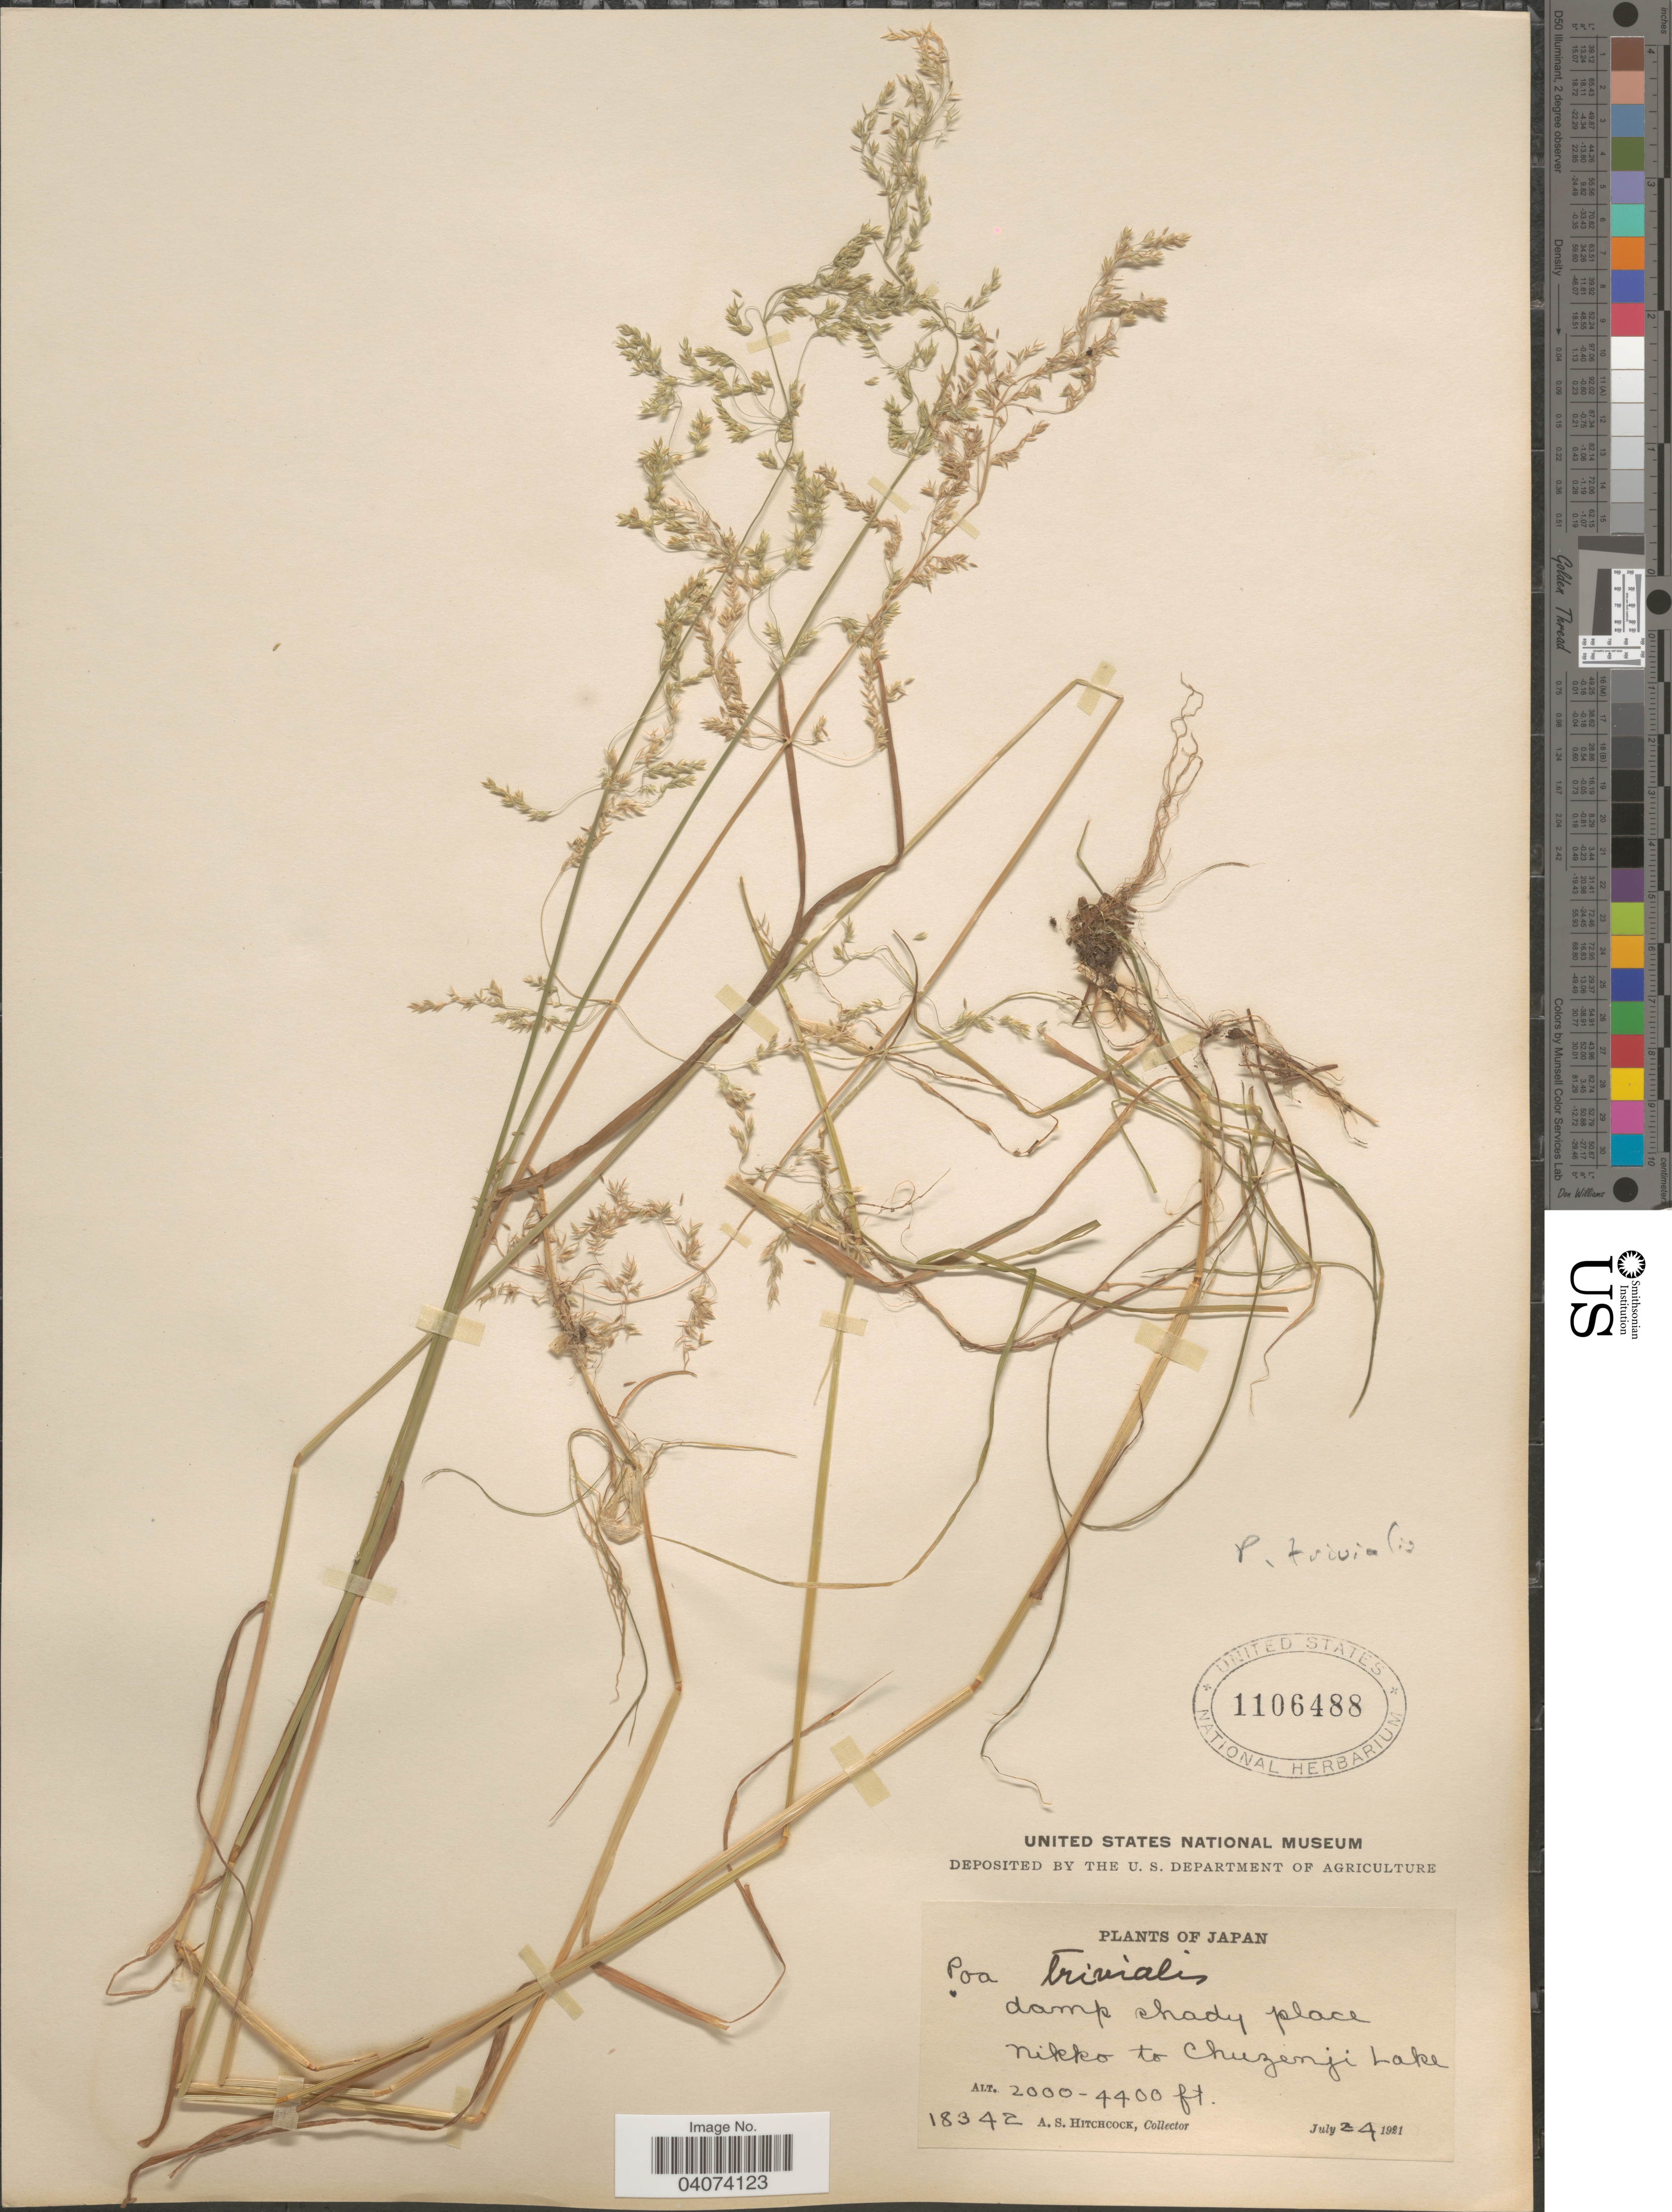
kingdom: Plantae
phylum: Tracheophyta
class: Liliopsida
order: Poales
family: Poaceae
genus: Poa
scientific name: Poa trivialis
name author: L.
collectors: A. S. Hitchcock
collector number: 18342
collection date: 1921-07-24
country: Japan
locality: Damp shady place. Nikko to Chuzenji Lake.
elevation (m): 610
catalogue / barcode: US 1106488